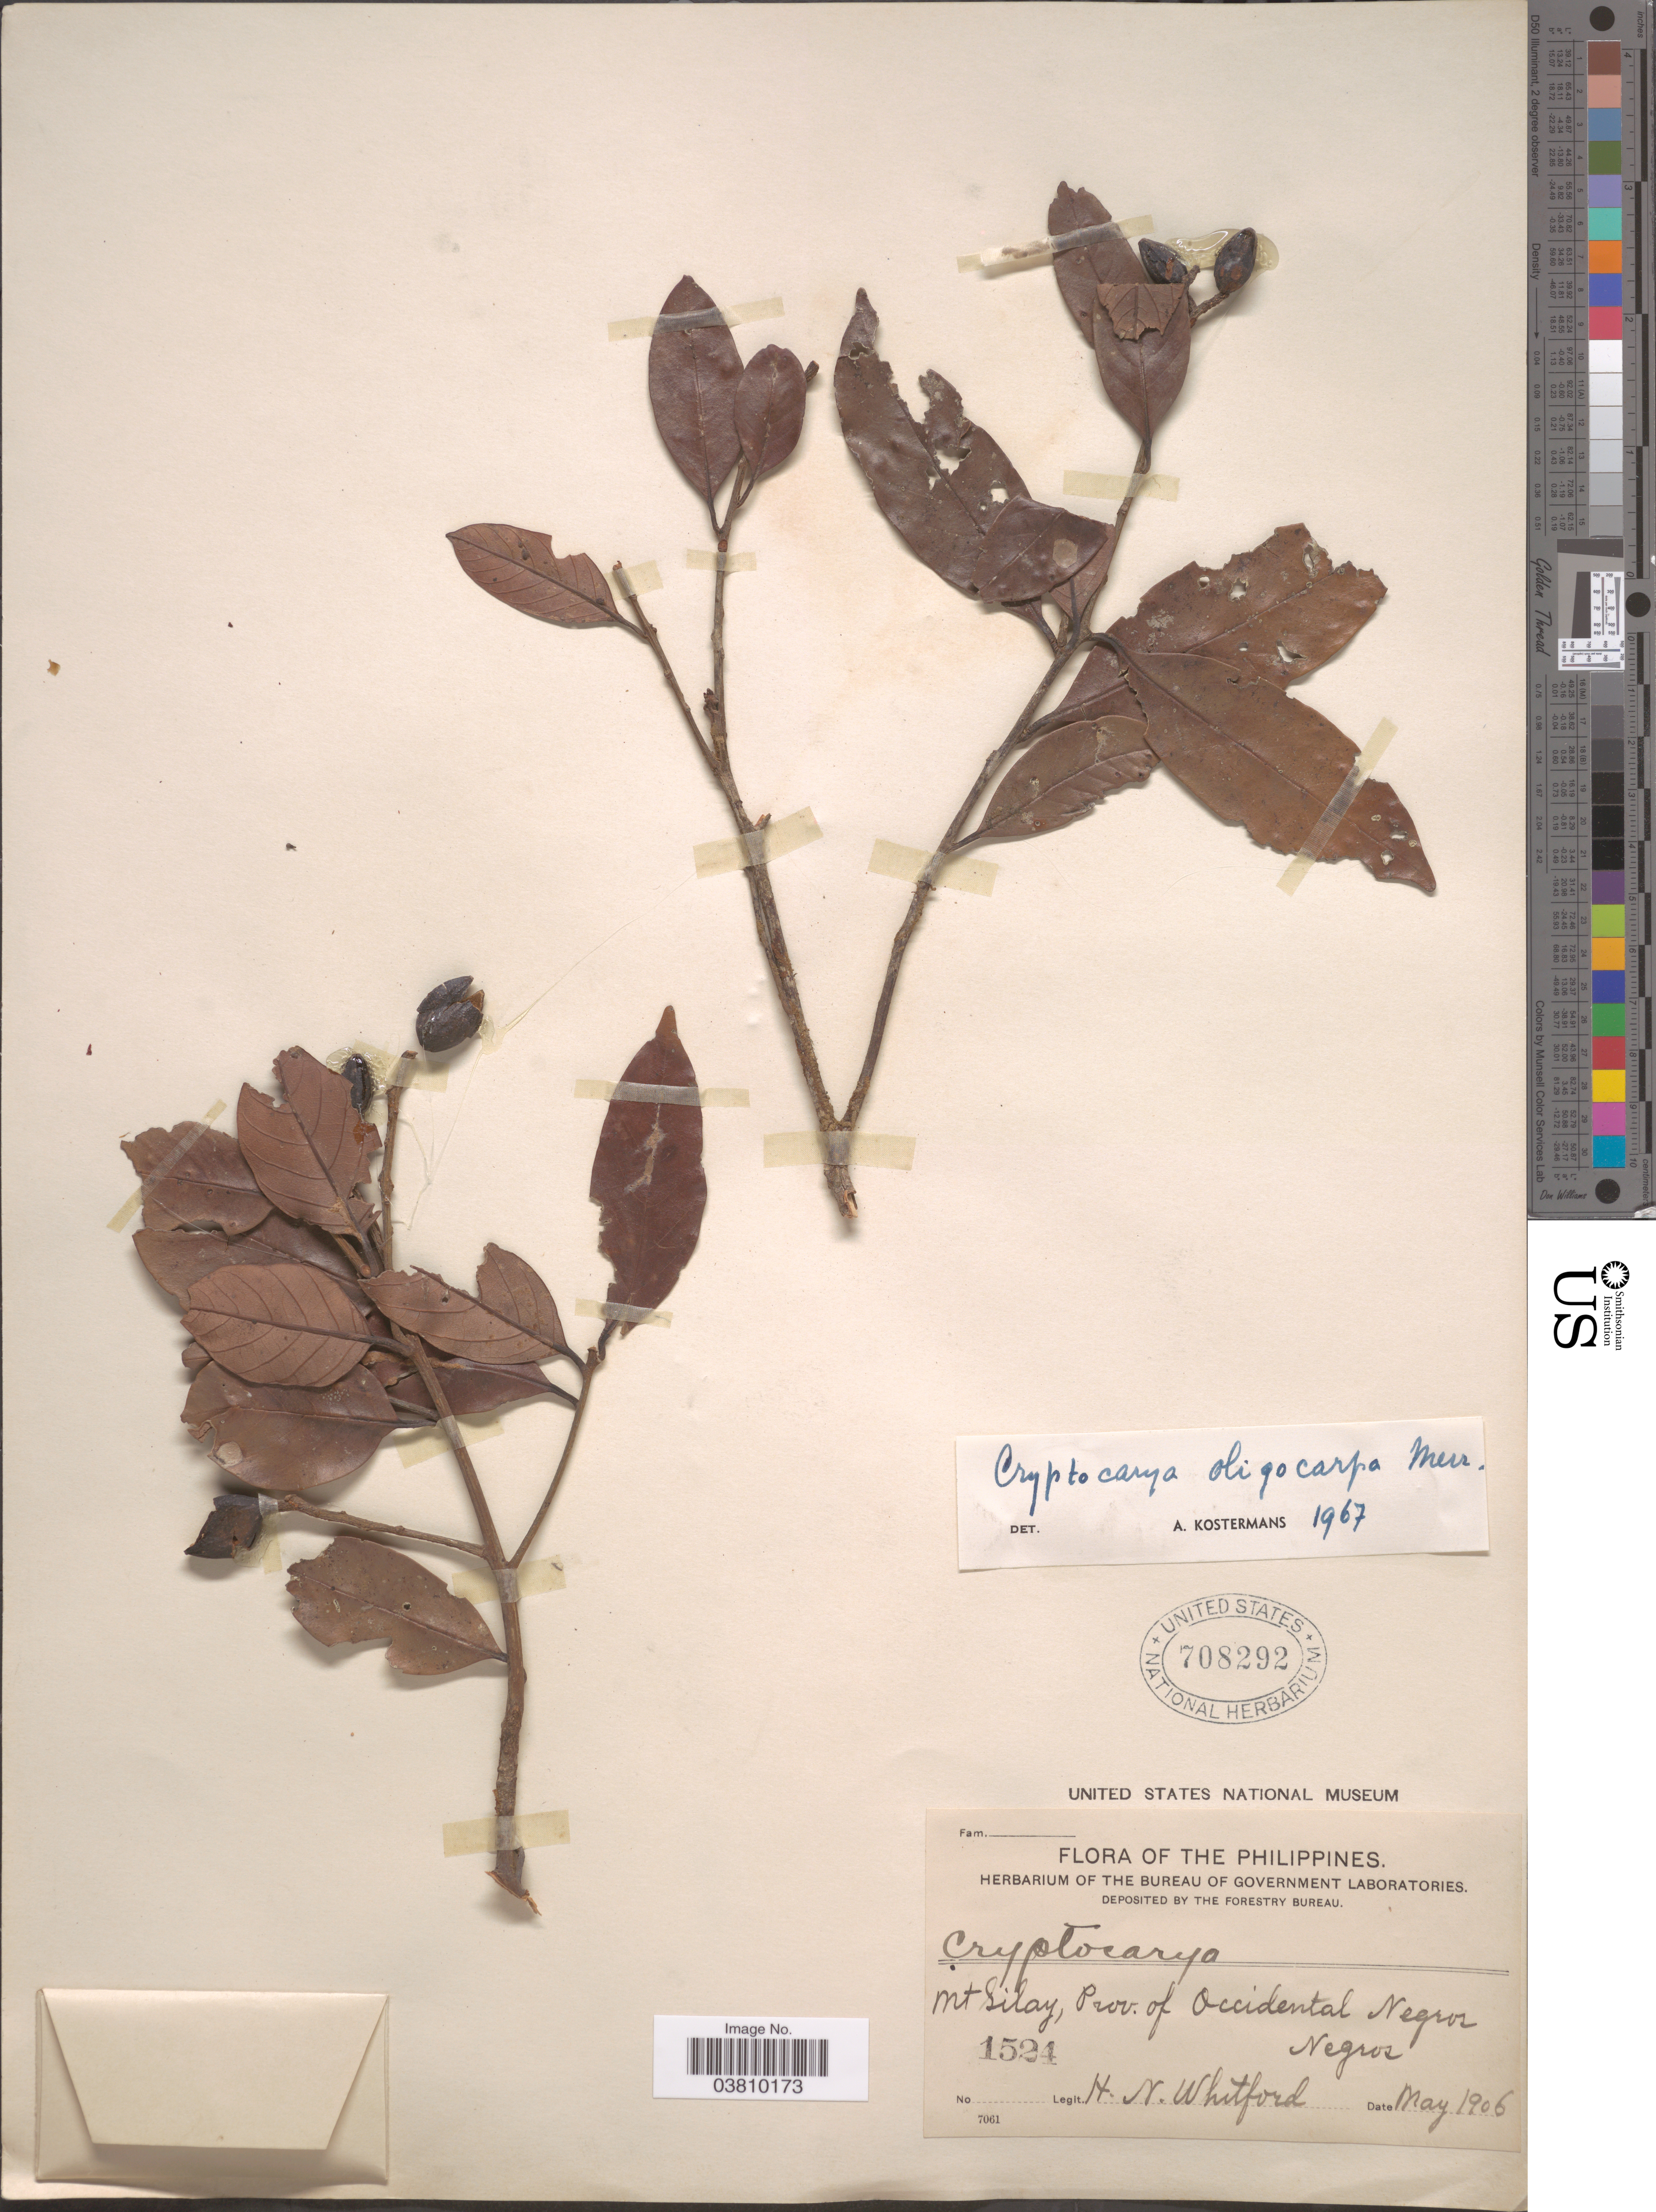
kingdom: Plantae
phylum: Tracheophyta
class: Magnoliopsida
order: Laurales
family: Lauraceae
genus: Cryptocarya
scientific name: Cryptocarya oligocarpa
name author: Merr.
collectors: H. N. Whitford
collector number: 1524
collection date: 1906-05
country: Philippines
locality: Mt Silay, Prov. of Occidental Negros, Negros.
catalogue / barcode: US 708292